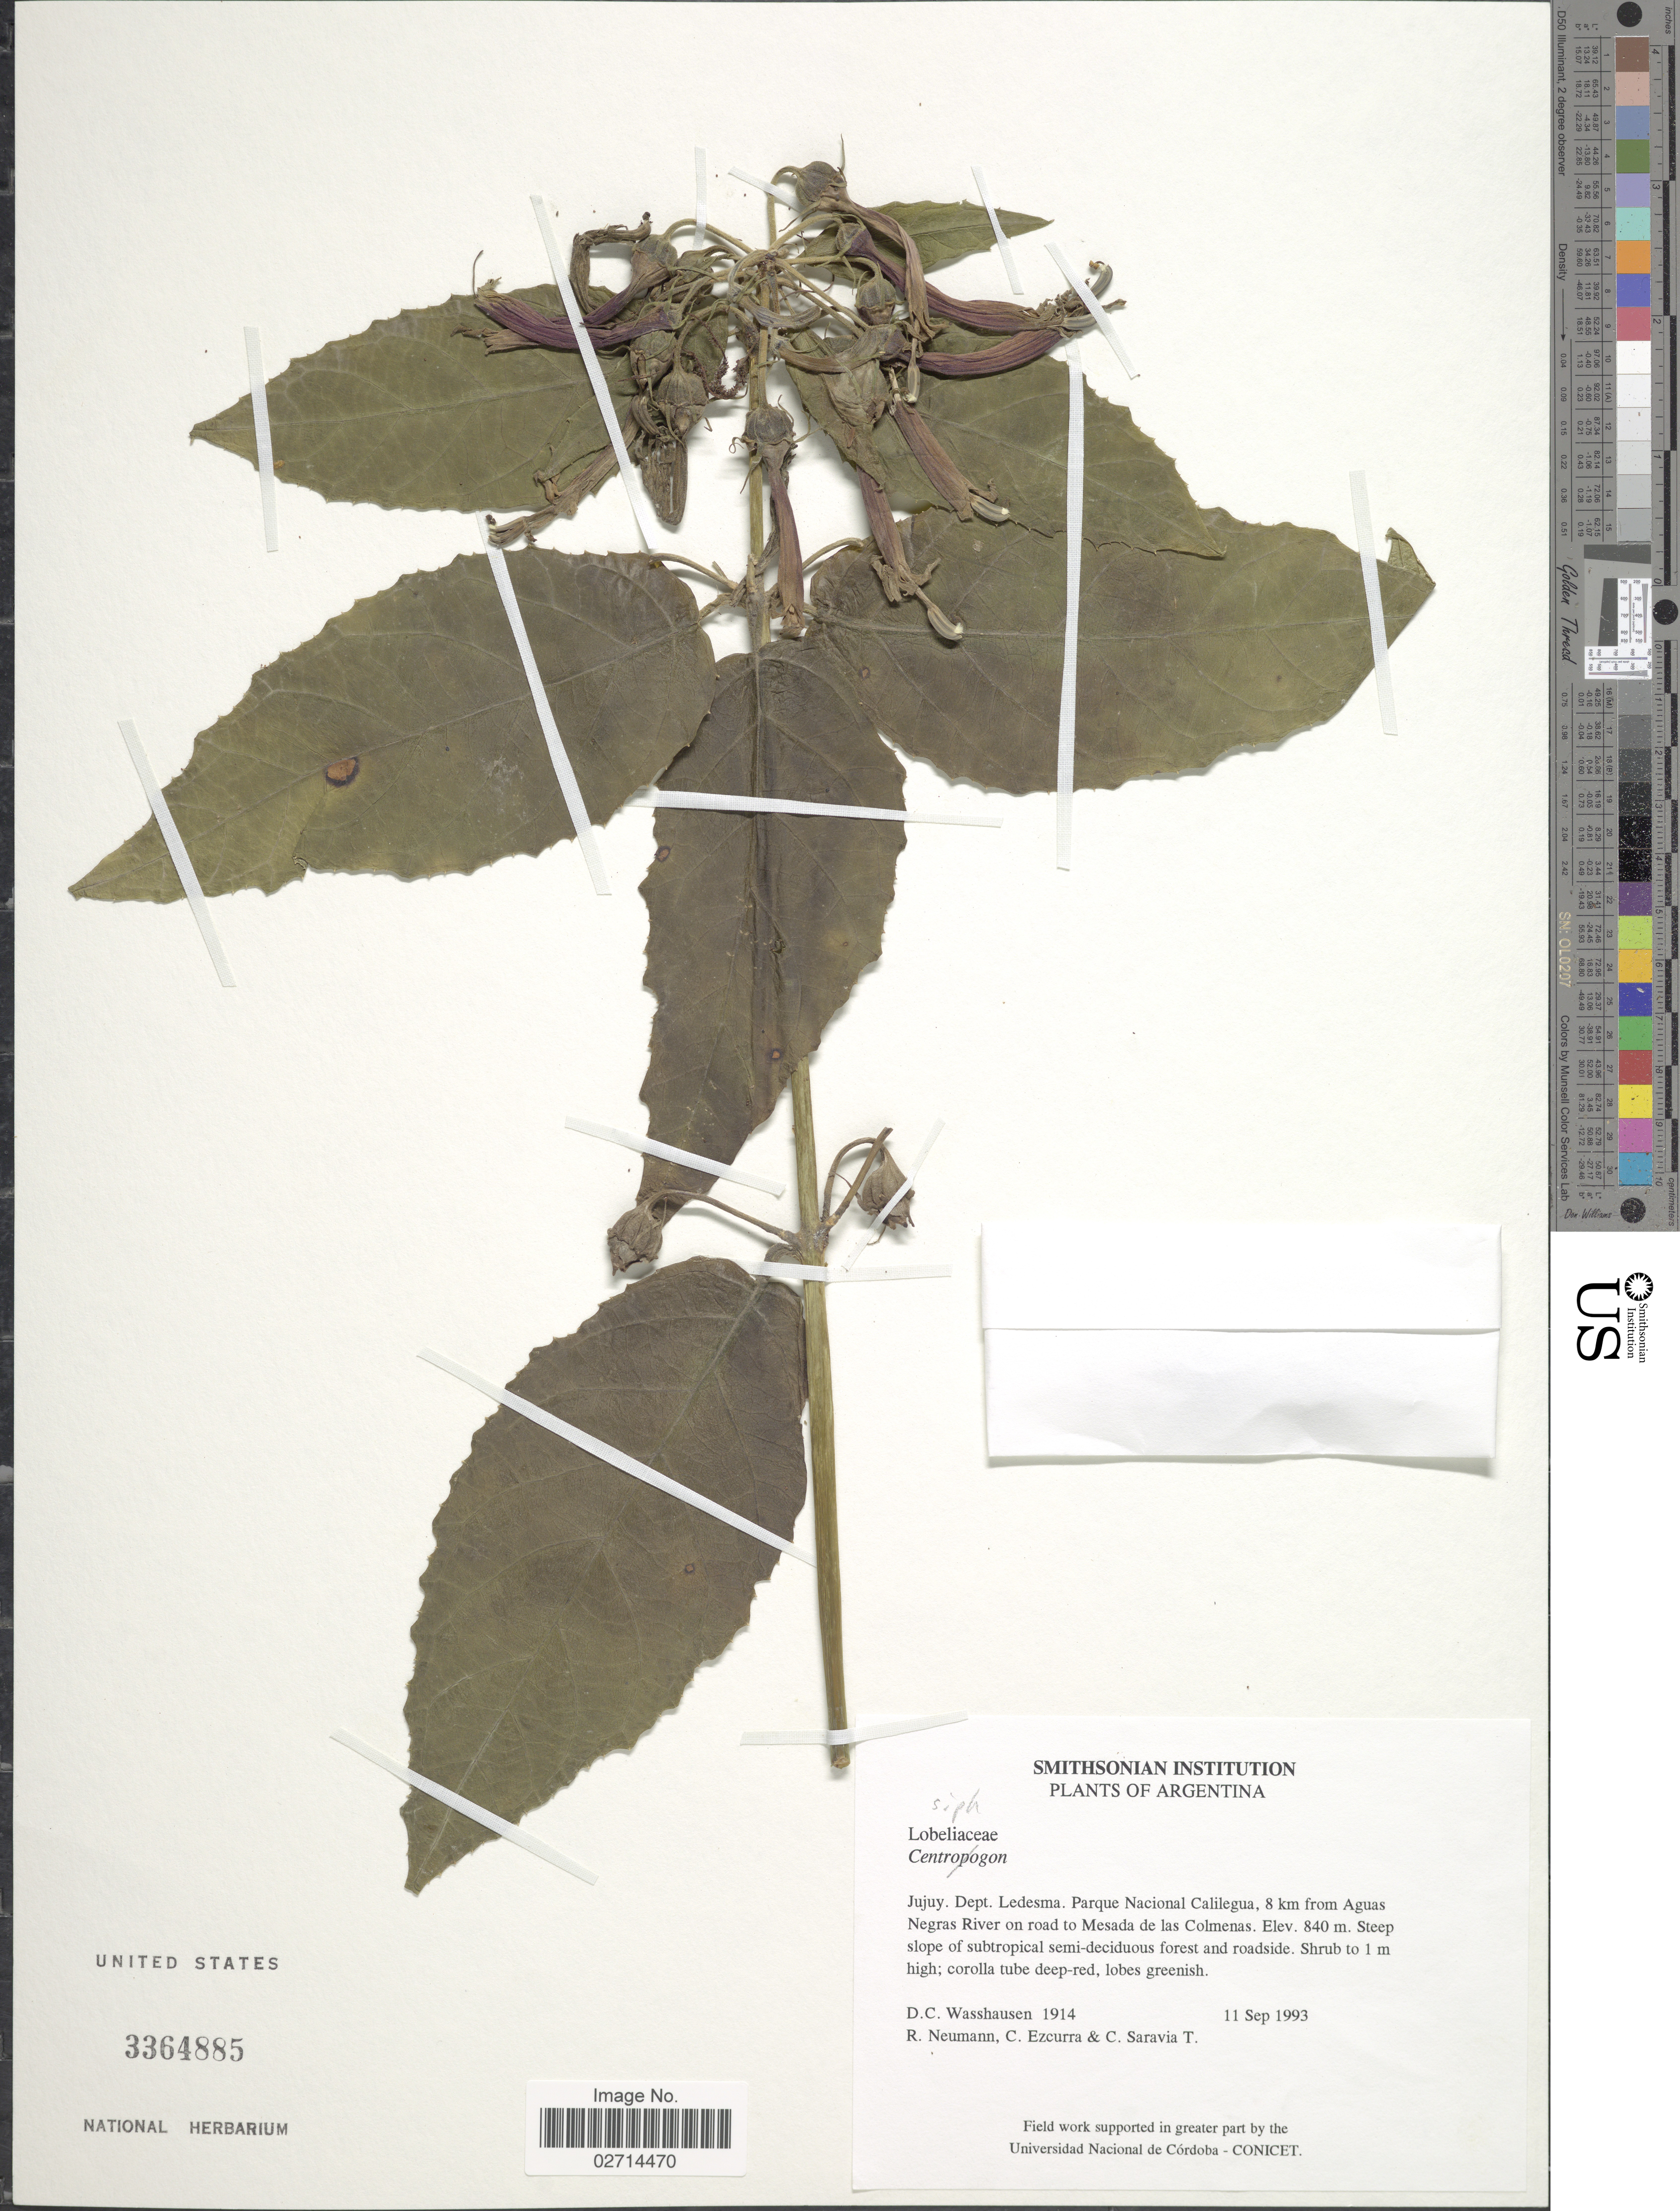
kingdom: Plantae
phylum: Tracheophyta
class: Magnoliopsida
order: Asterales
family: Campanulaceae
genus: Siphocampylus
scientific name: Siphocampylus sp.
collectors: D. C. Wasshausen, R. Neumann, C. Ezcurra & C. Saravia T.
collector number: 1914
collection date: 1993-09-11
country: Argentina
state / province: Jujuy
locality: Dept. Ledesma, Parque Nacional Caligua, 8 km from Aguas Negras River on road to Mesada de las Colmenas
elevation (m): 840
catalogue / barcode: US 3364885